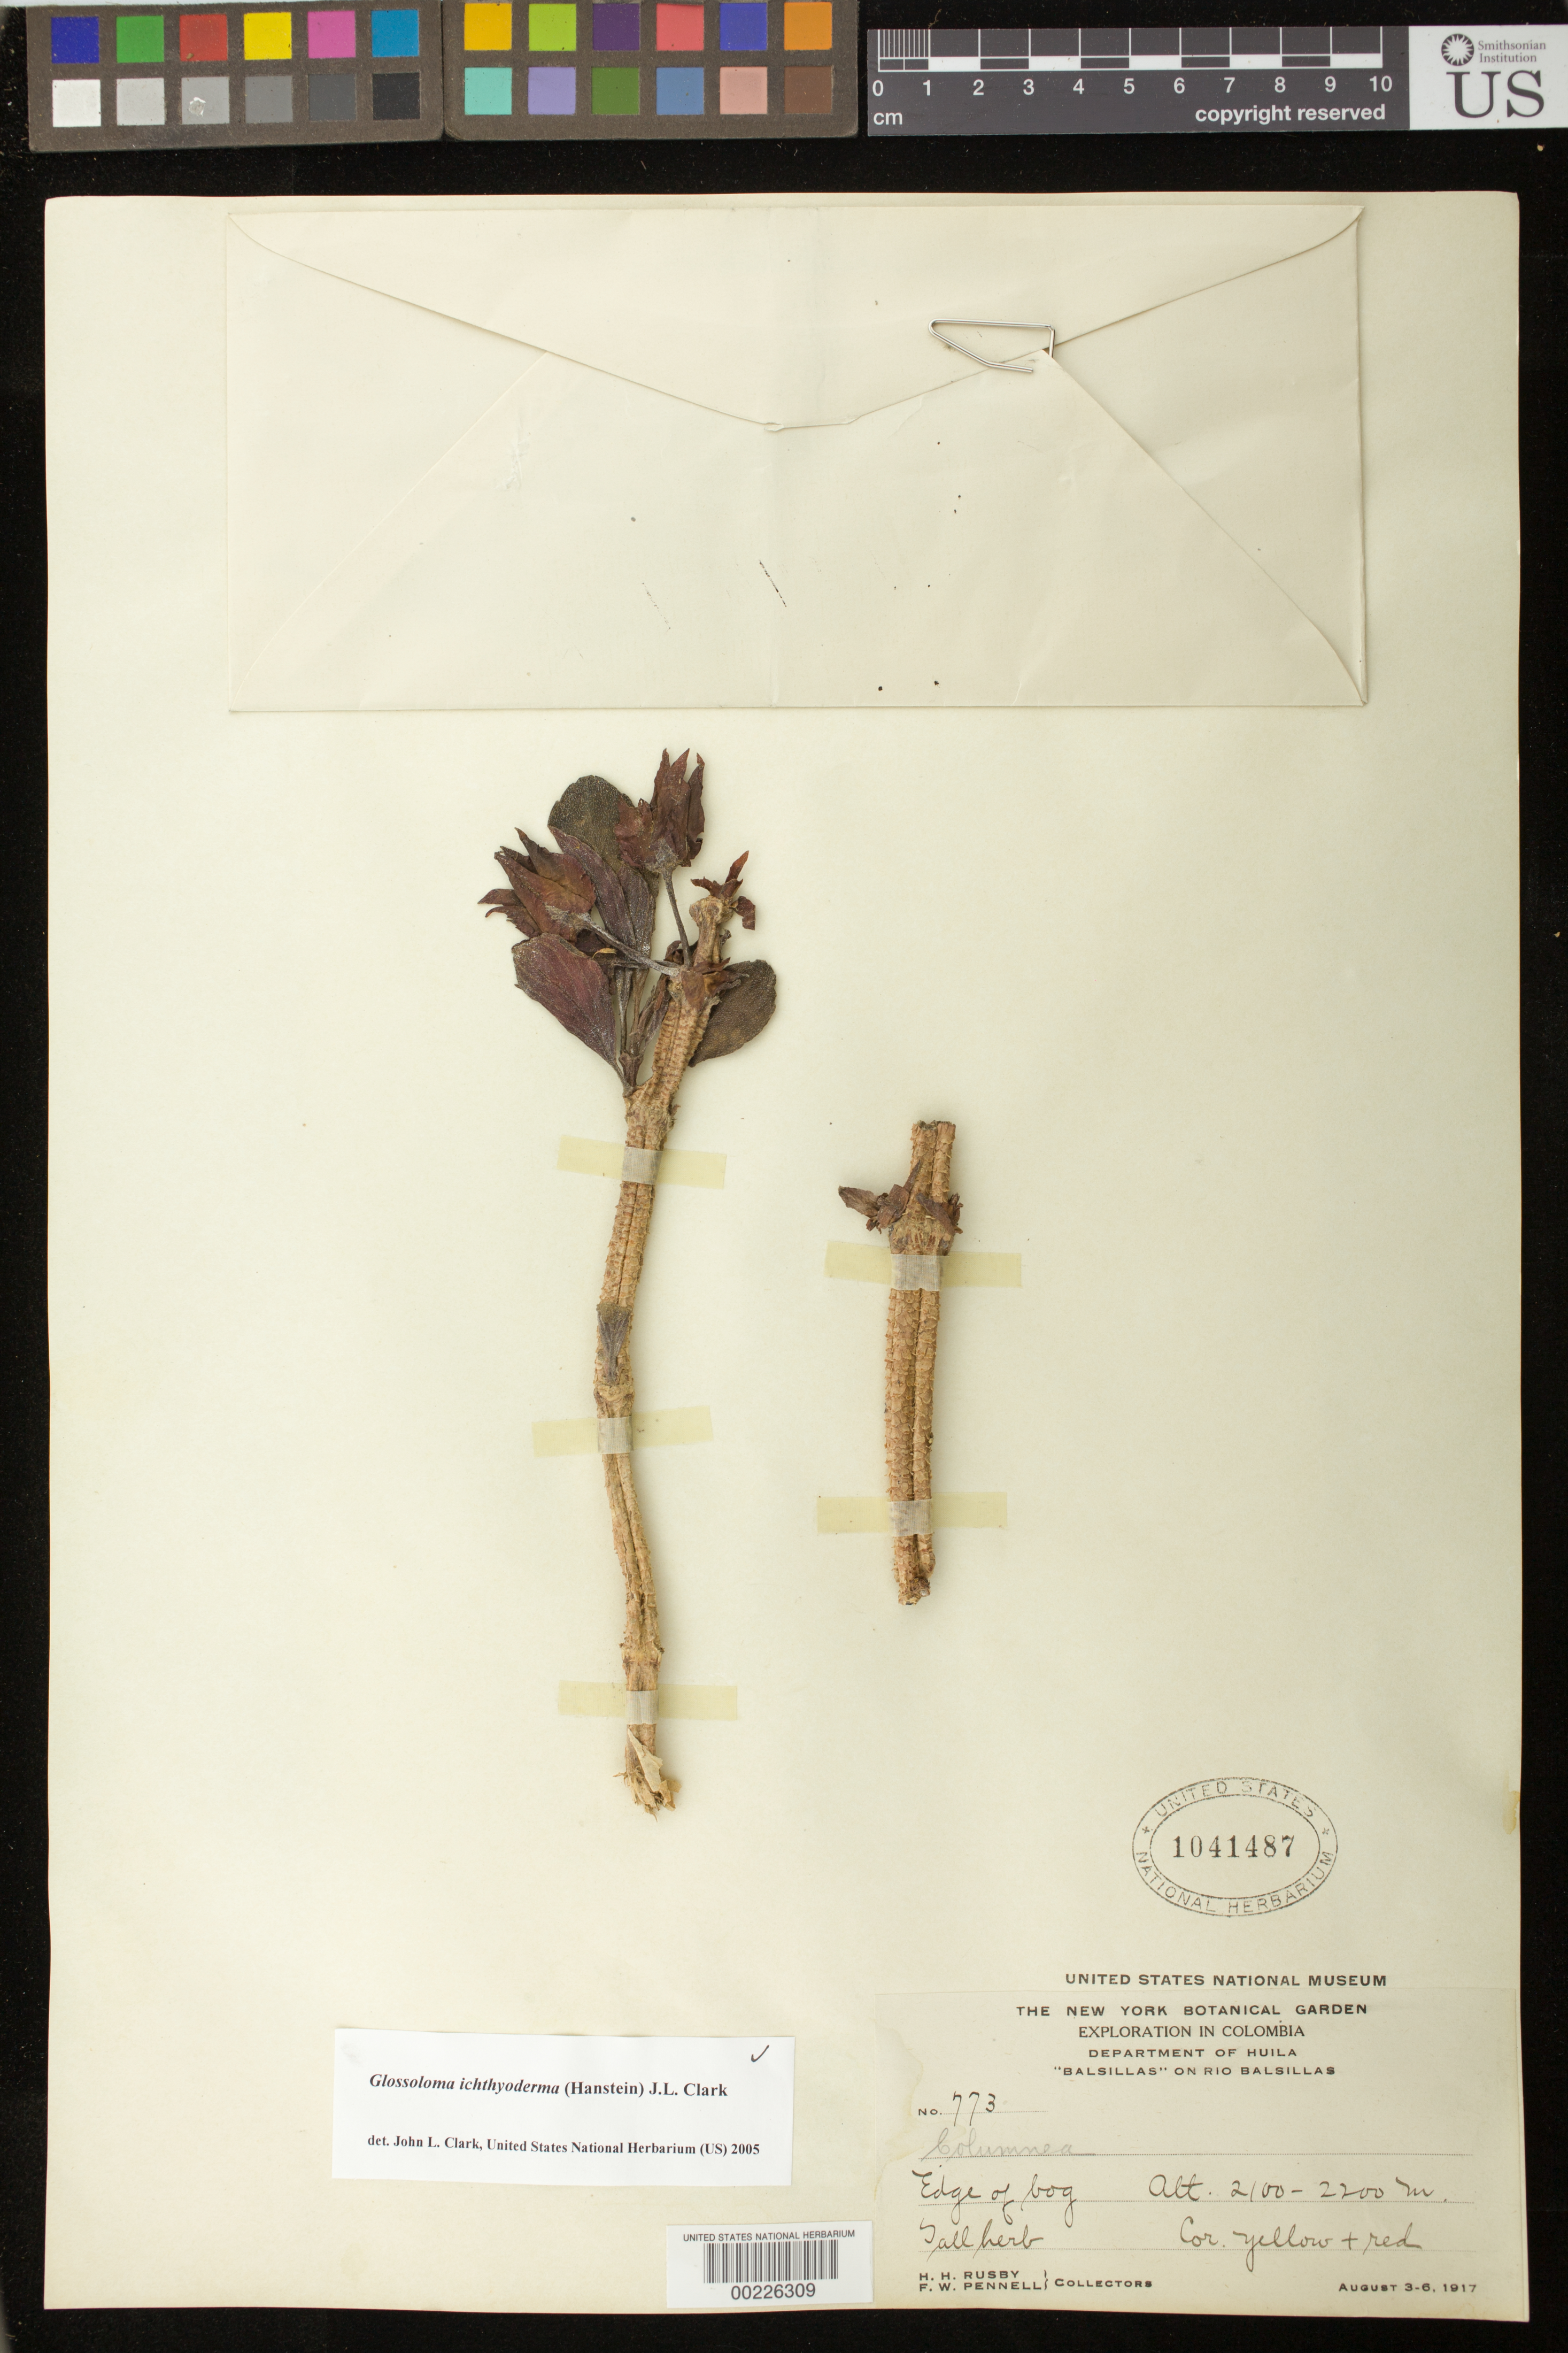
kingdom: Plantae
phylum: Tracheophyta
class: Magnoliopsida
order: Lamiales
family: Gesneriaceae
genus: Glossoloma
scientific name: Glossoloma ichthyoderma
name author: (Hanst.) J.L. Clark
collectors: H. H. Rusby & F. W. Pennell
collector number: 773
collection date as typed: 3-6 Aug 1917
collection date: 1917-08-03/1917-08-06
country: Colombia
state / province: Huila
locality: Balsillas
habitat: Edge of bog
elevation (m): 2100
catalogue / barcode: US 1041487